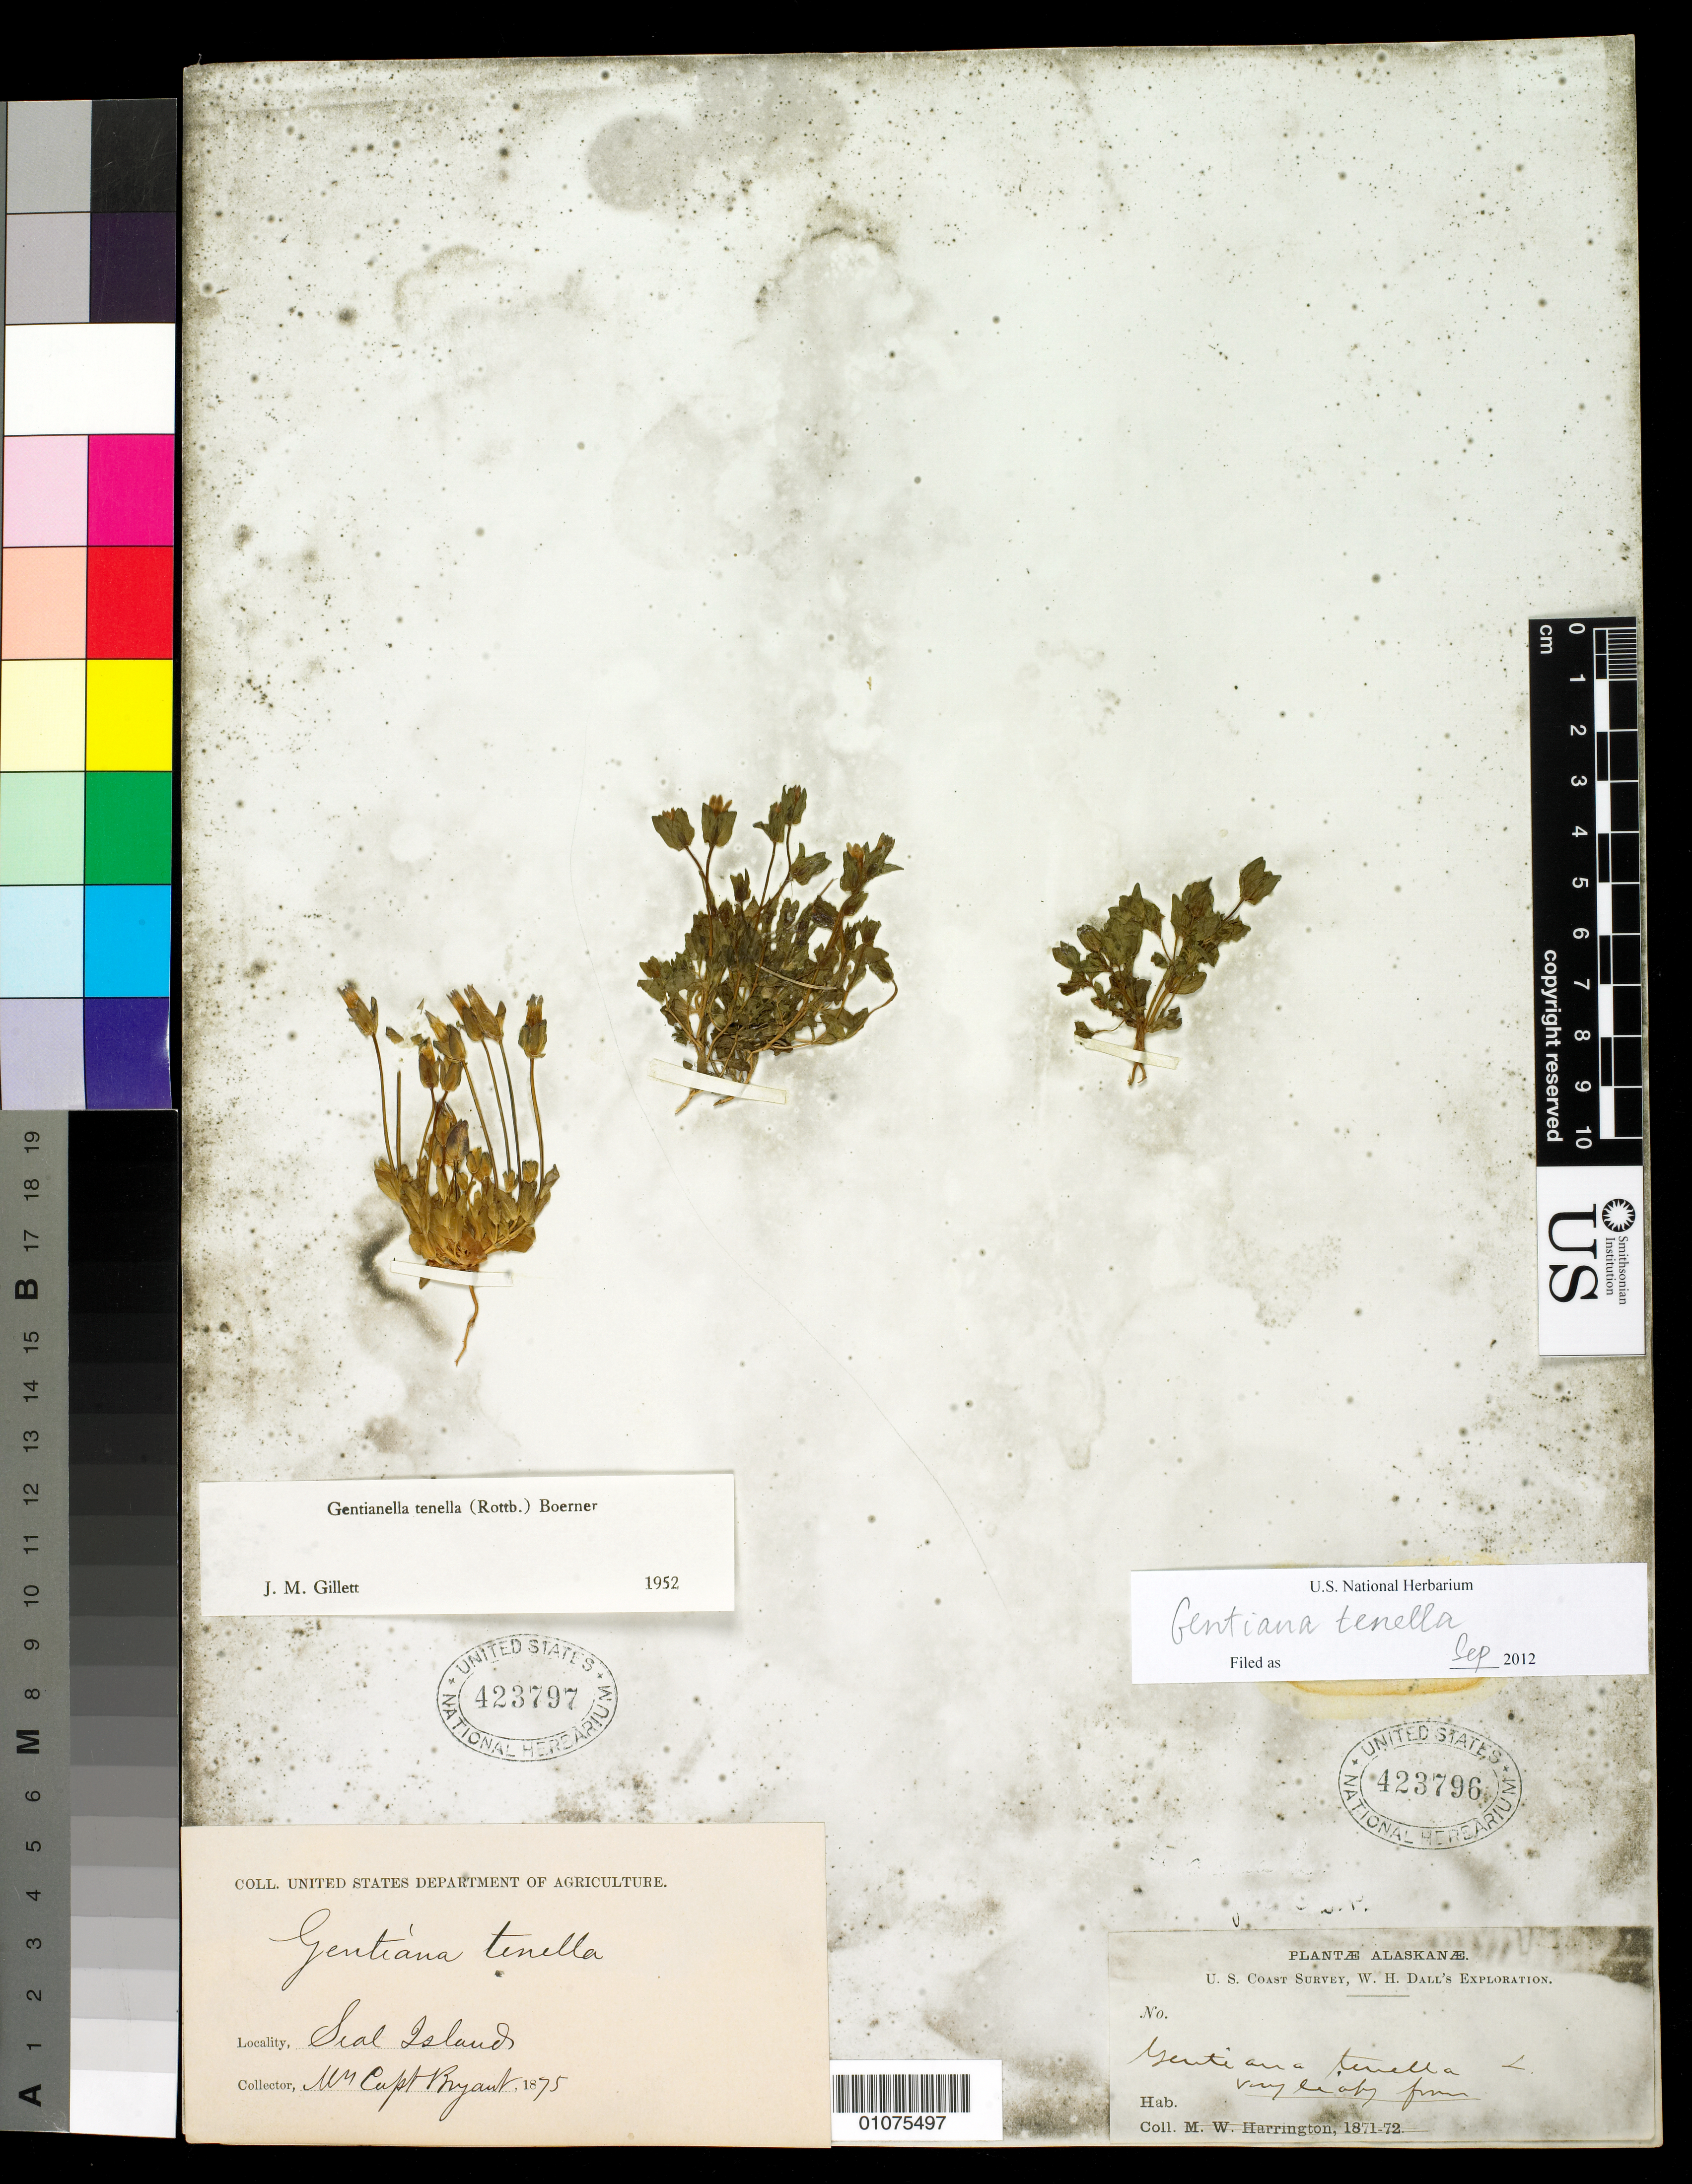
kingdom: Plantae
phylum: Tracheophyta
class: Magnoliopsida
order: Gentianales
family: Gentianaceae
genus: Gentiana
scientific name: Gentiana tenella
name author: Rottb.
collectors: M. W. Harrington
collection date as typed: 1871 to -- --- 1872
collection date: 1871/1872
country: United States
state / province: Alaska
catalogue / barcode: US 423796